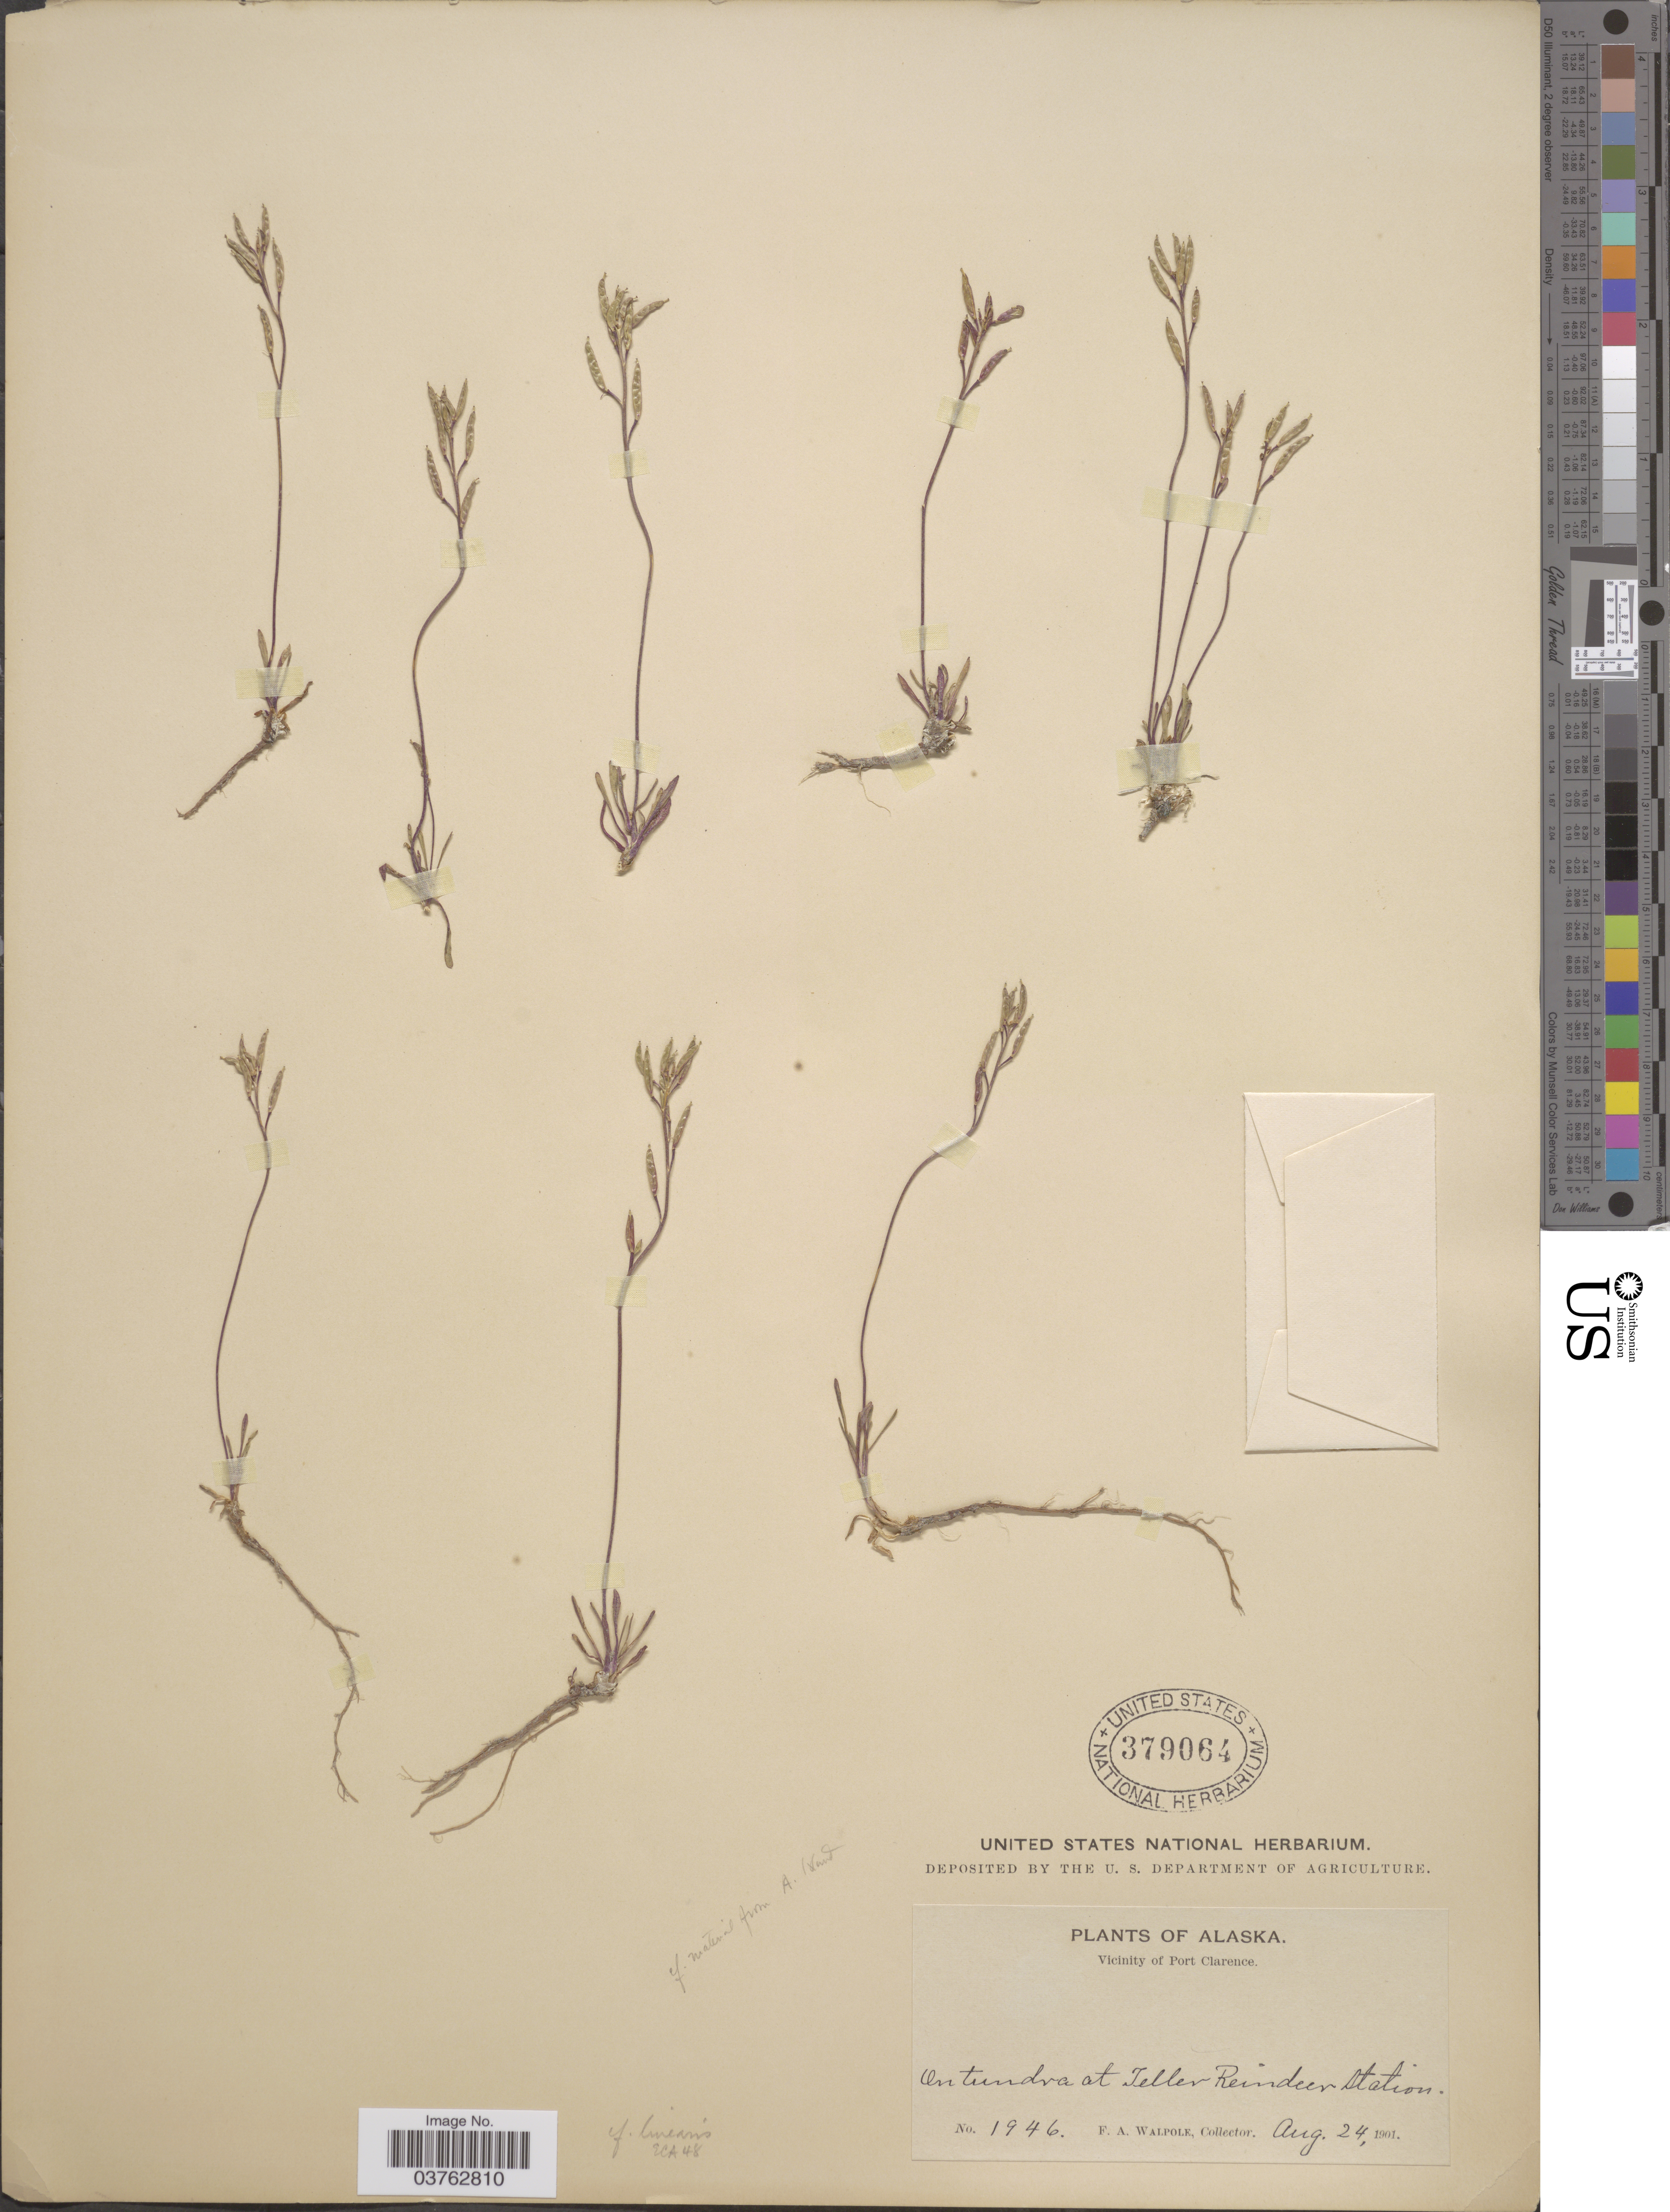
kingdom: Plantae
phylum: Tracheophyta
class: Magnoliopsida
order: Brassicales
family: Brassicaceae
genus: Braya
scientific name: Braya glabella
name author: Richardson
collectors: F. Walpole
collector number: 1946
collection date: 1901-08-24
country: United States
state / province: Alaska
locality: Vicinity of Port Clarence. On tundra at Teller Reindeer Station.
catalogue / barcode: US 379064